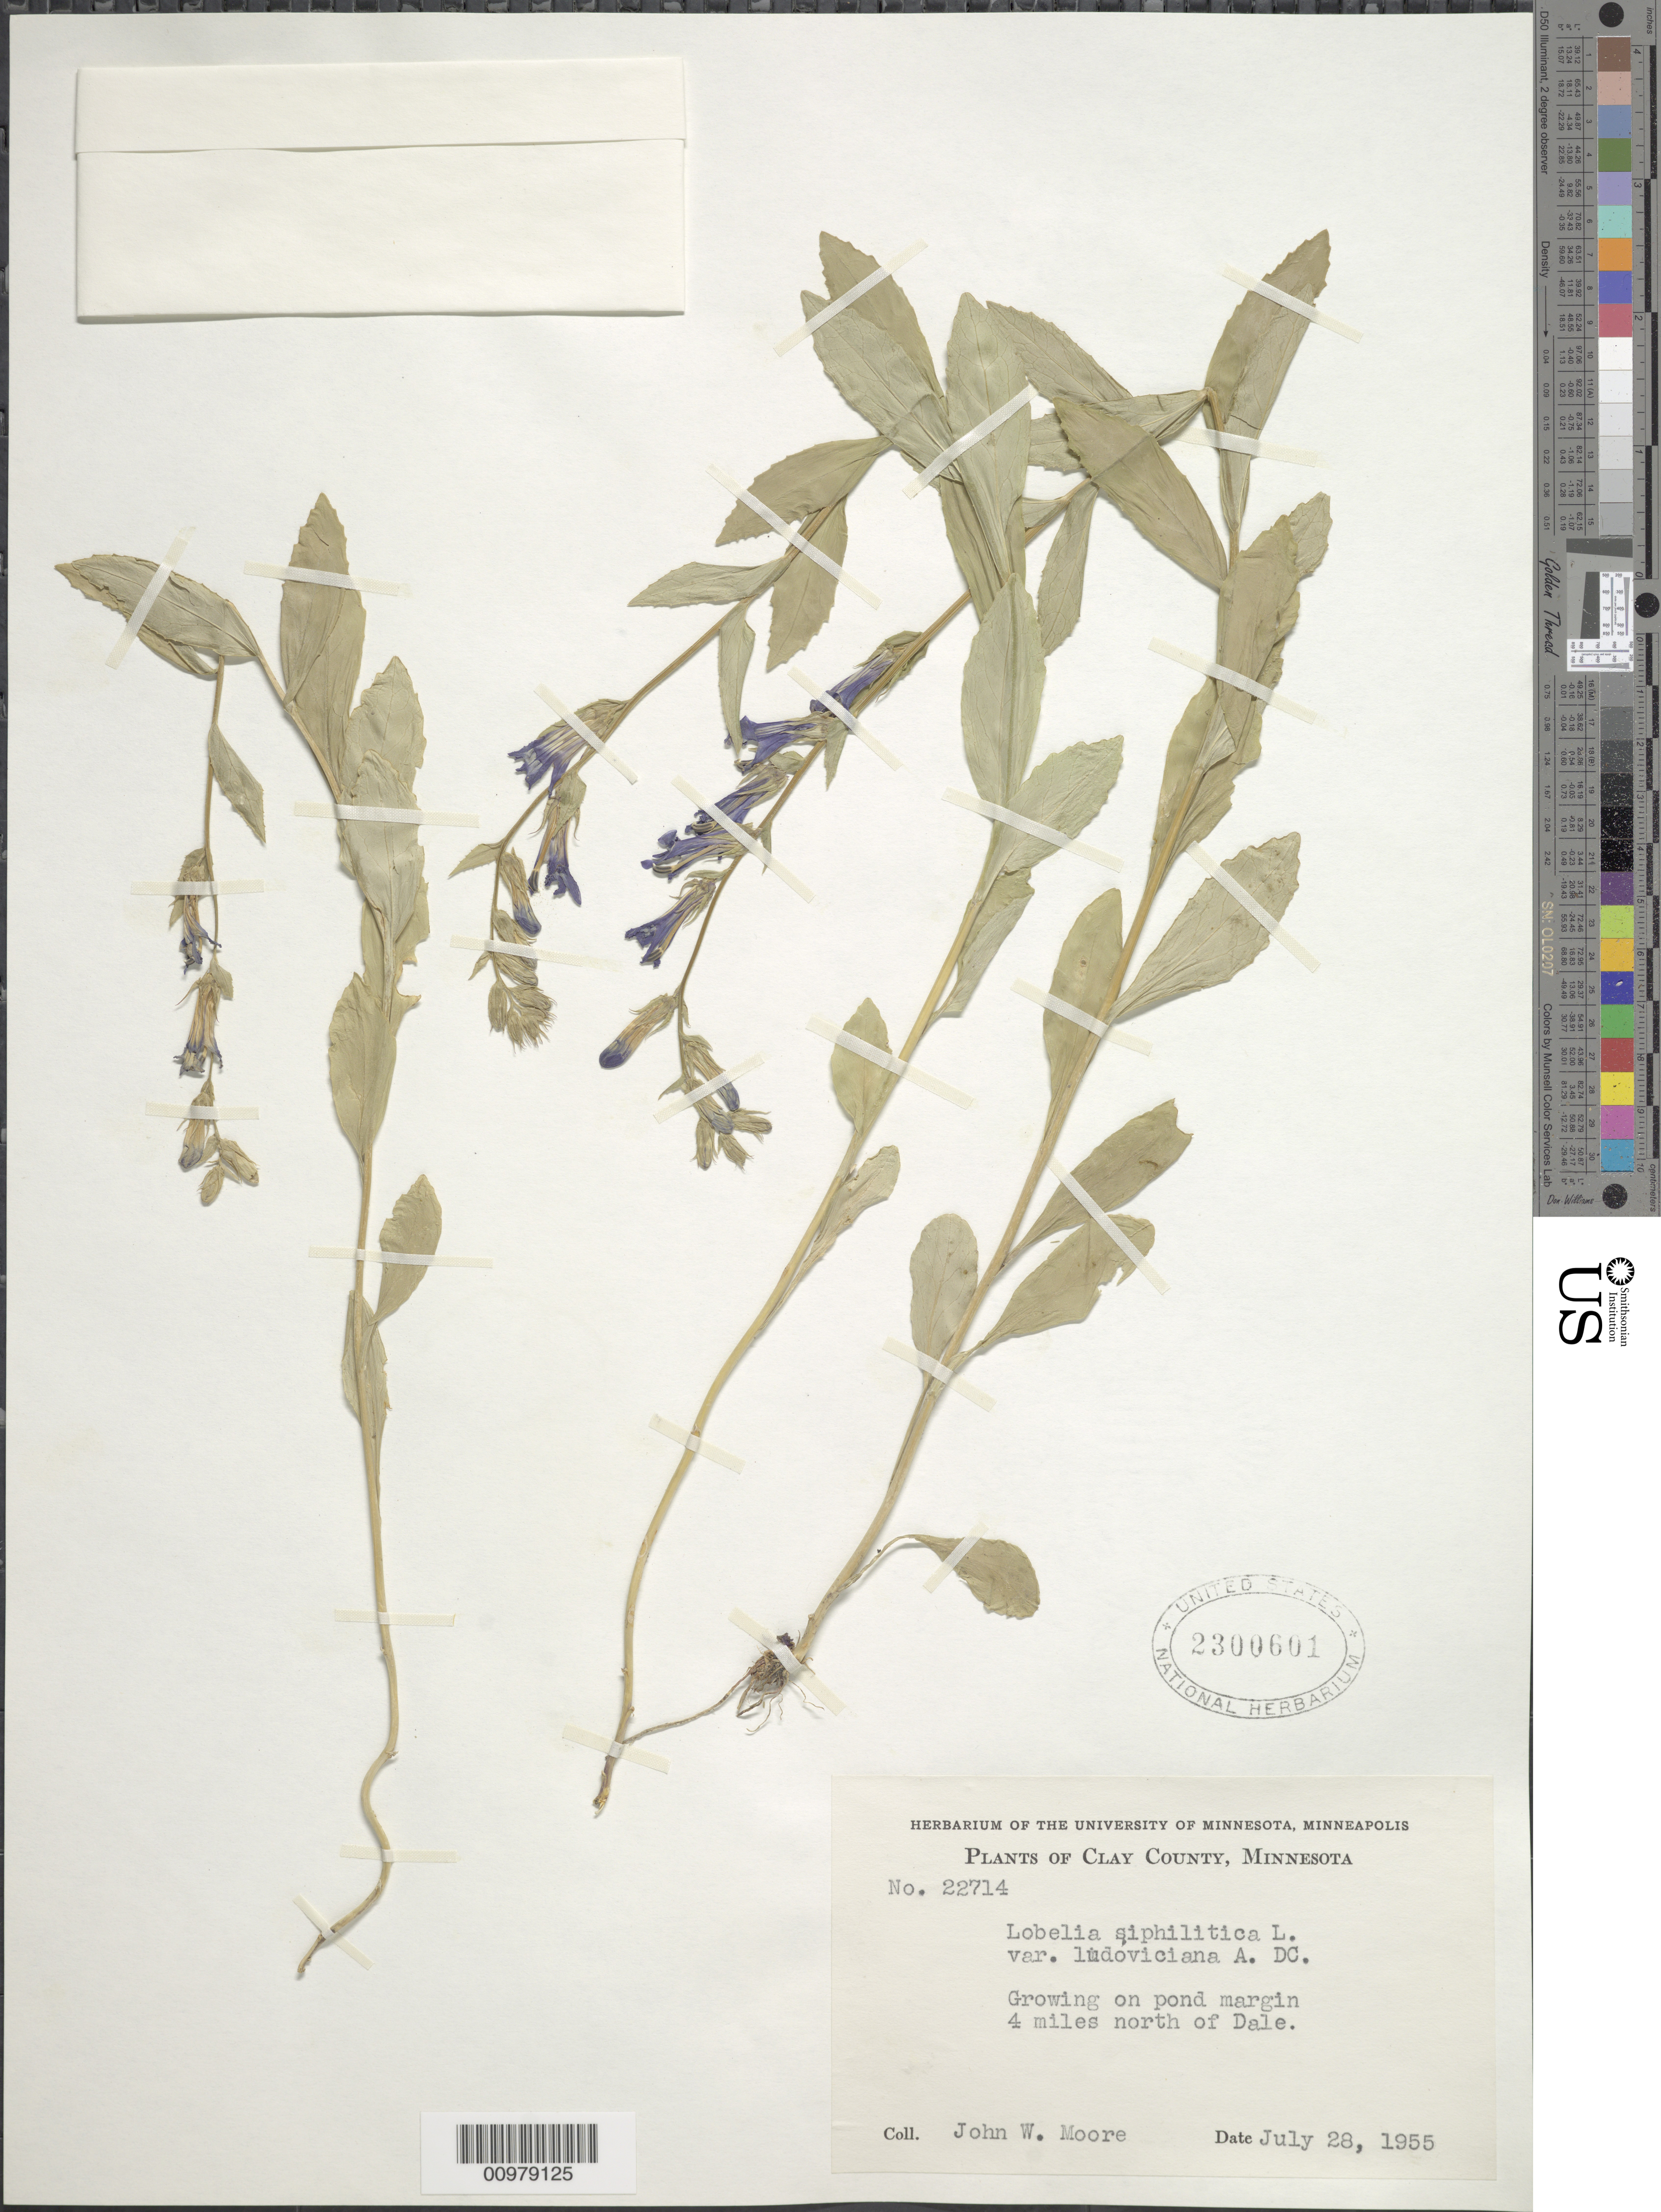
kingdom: Plantae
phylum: Tracheophyta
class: Magnoliopsida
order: Asterales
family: Campanulaceae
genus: Lobelia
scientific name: Lobelia siphilitica var. ludoviciana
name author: A. DC.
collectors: J. W. Moore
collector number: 22714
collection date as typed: July 28, 1955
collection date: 1955-07-28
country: United States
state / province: Minnesota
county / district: Dale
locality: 4 miles north of Dale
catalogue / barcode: US 2300601